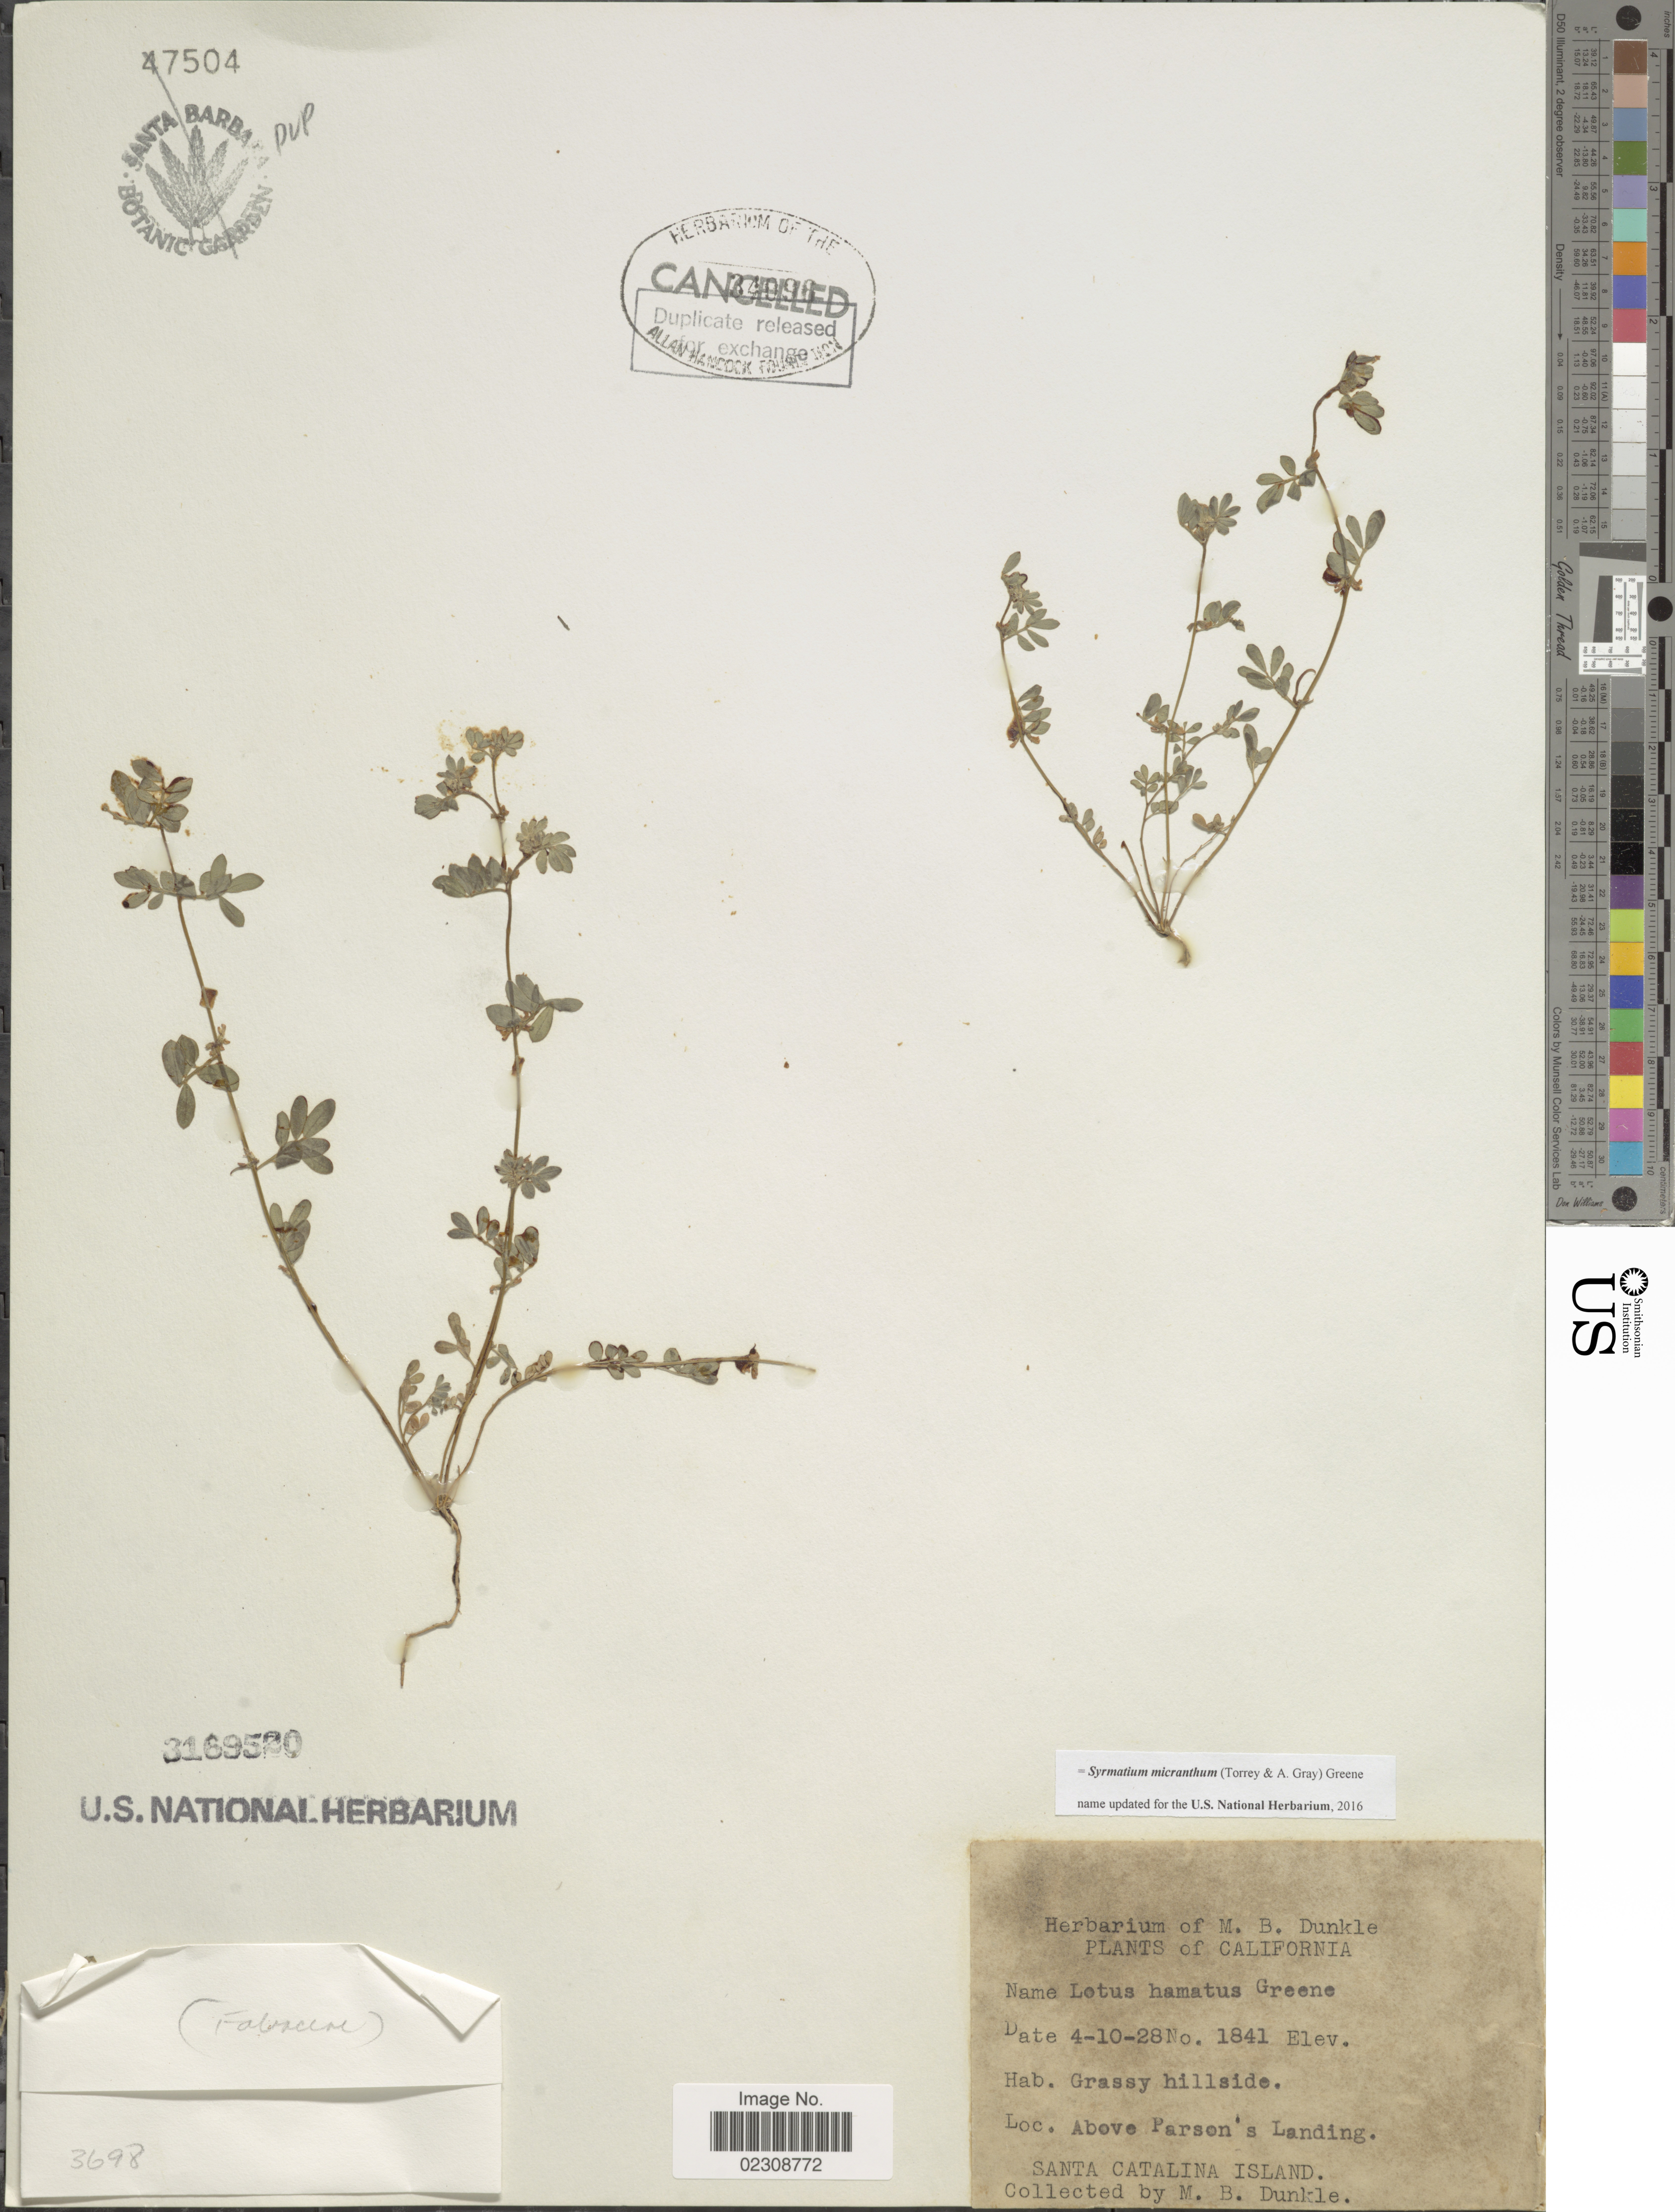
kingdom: Plantae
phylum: Tracheophyta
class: Magnoliopsida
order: Fabales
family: Fabaceae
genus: Syrmatium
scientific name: Syrmatium micranthum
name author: (Torr. & A. Gray) Greene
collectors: M. Dunkle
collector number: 1841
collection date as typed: Transcribed d/m/y: 10/4/28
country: United States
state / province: California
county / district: Los Angeles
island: Santa Catalina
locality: Above Parson's Landing. Santa Catalina Island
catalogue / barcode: US 3169520